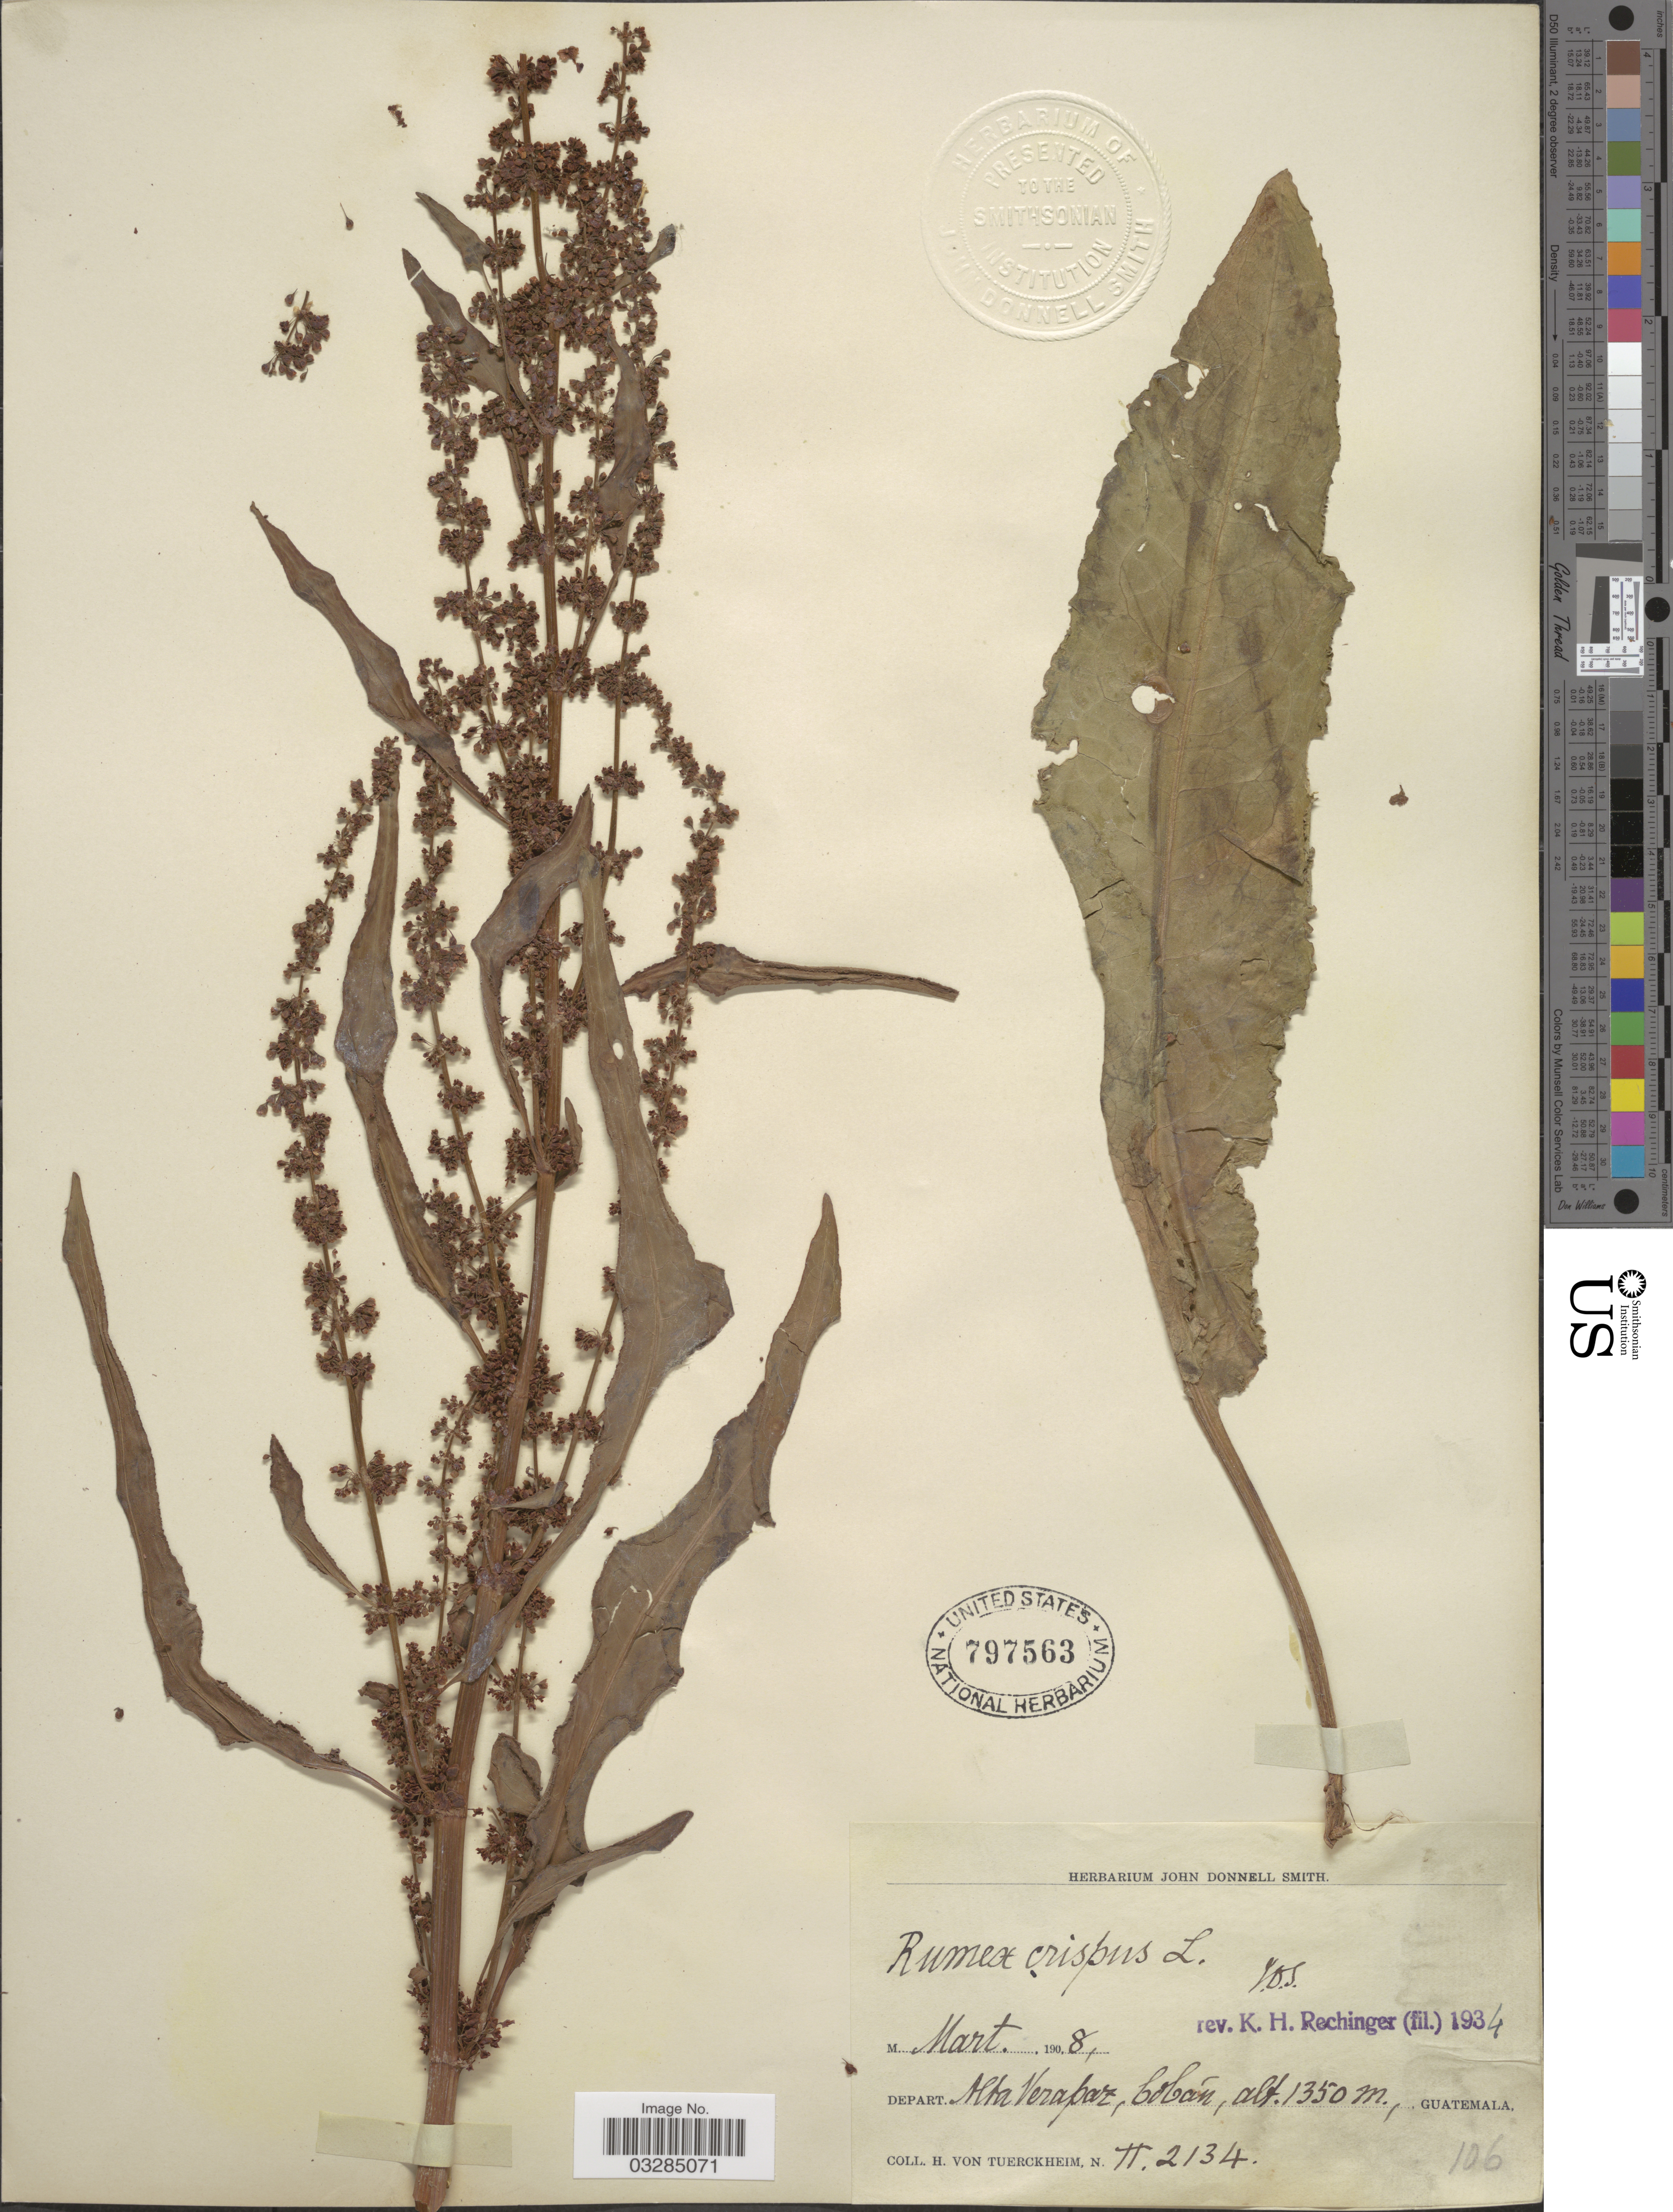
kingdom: Plantae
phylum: Tracheophyta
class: Magnoliopsida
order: Caryophyllales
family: Polygonaceae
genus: Rumex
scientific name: Rumex crispus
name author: L.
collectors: H. von Türckheim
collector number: II2134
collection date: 1908-03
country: Guatemala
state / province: Alta Verapaz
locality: Cobán.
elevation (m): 1350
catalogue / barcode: US 797563